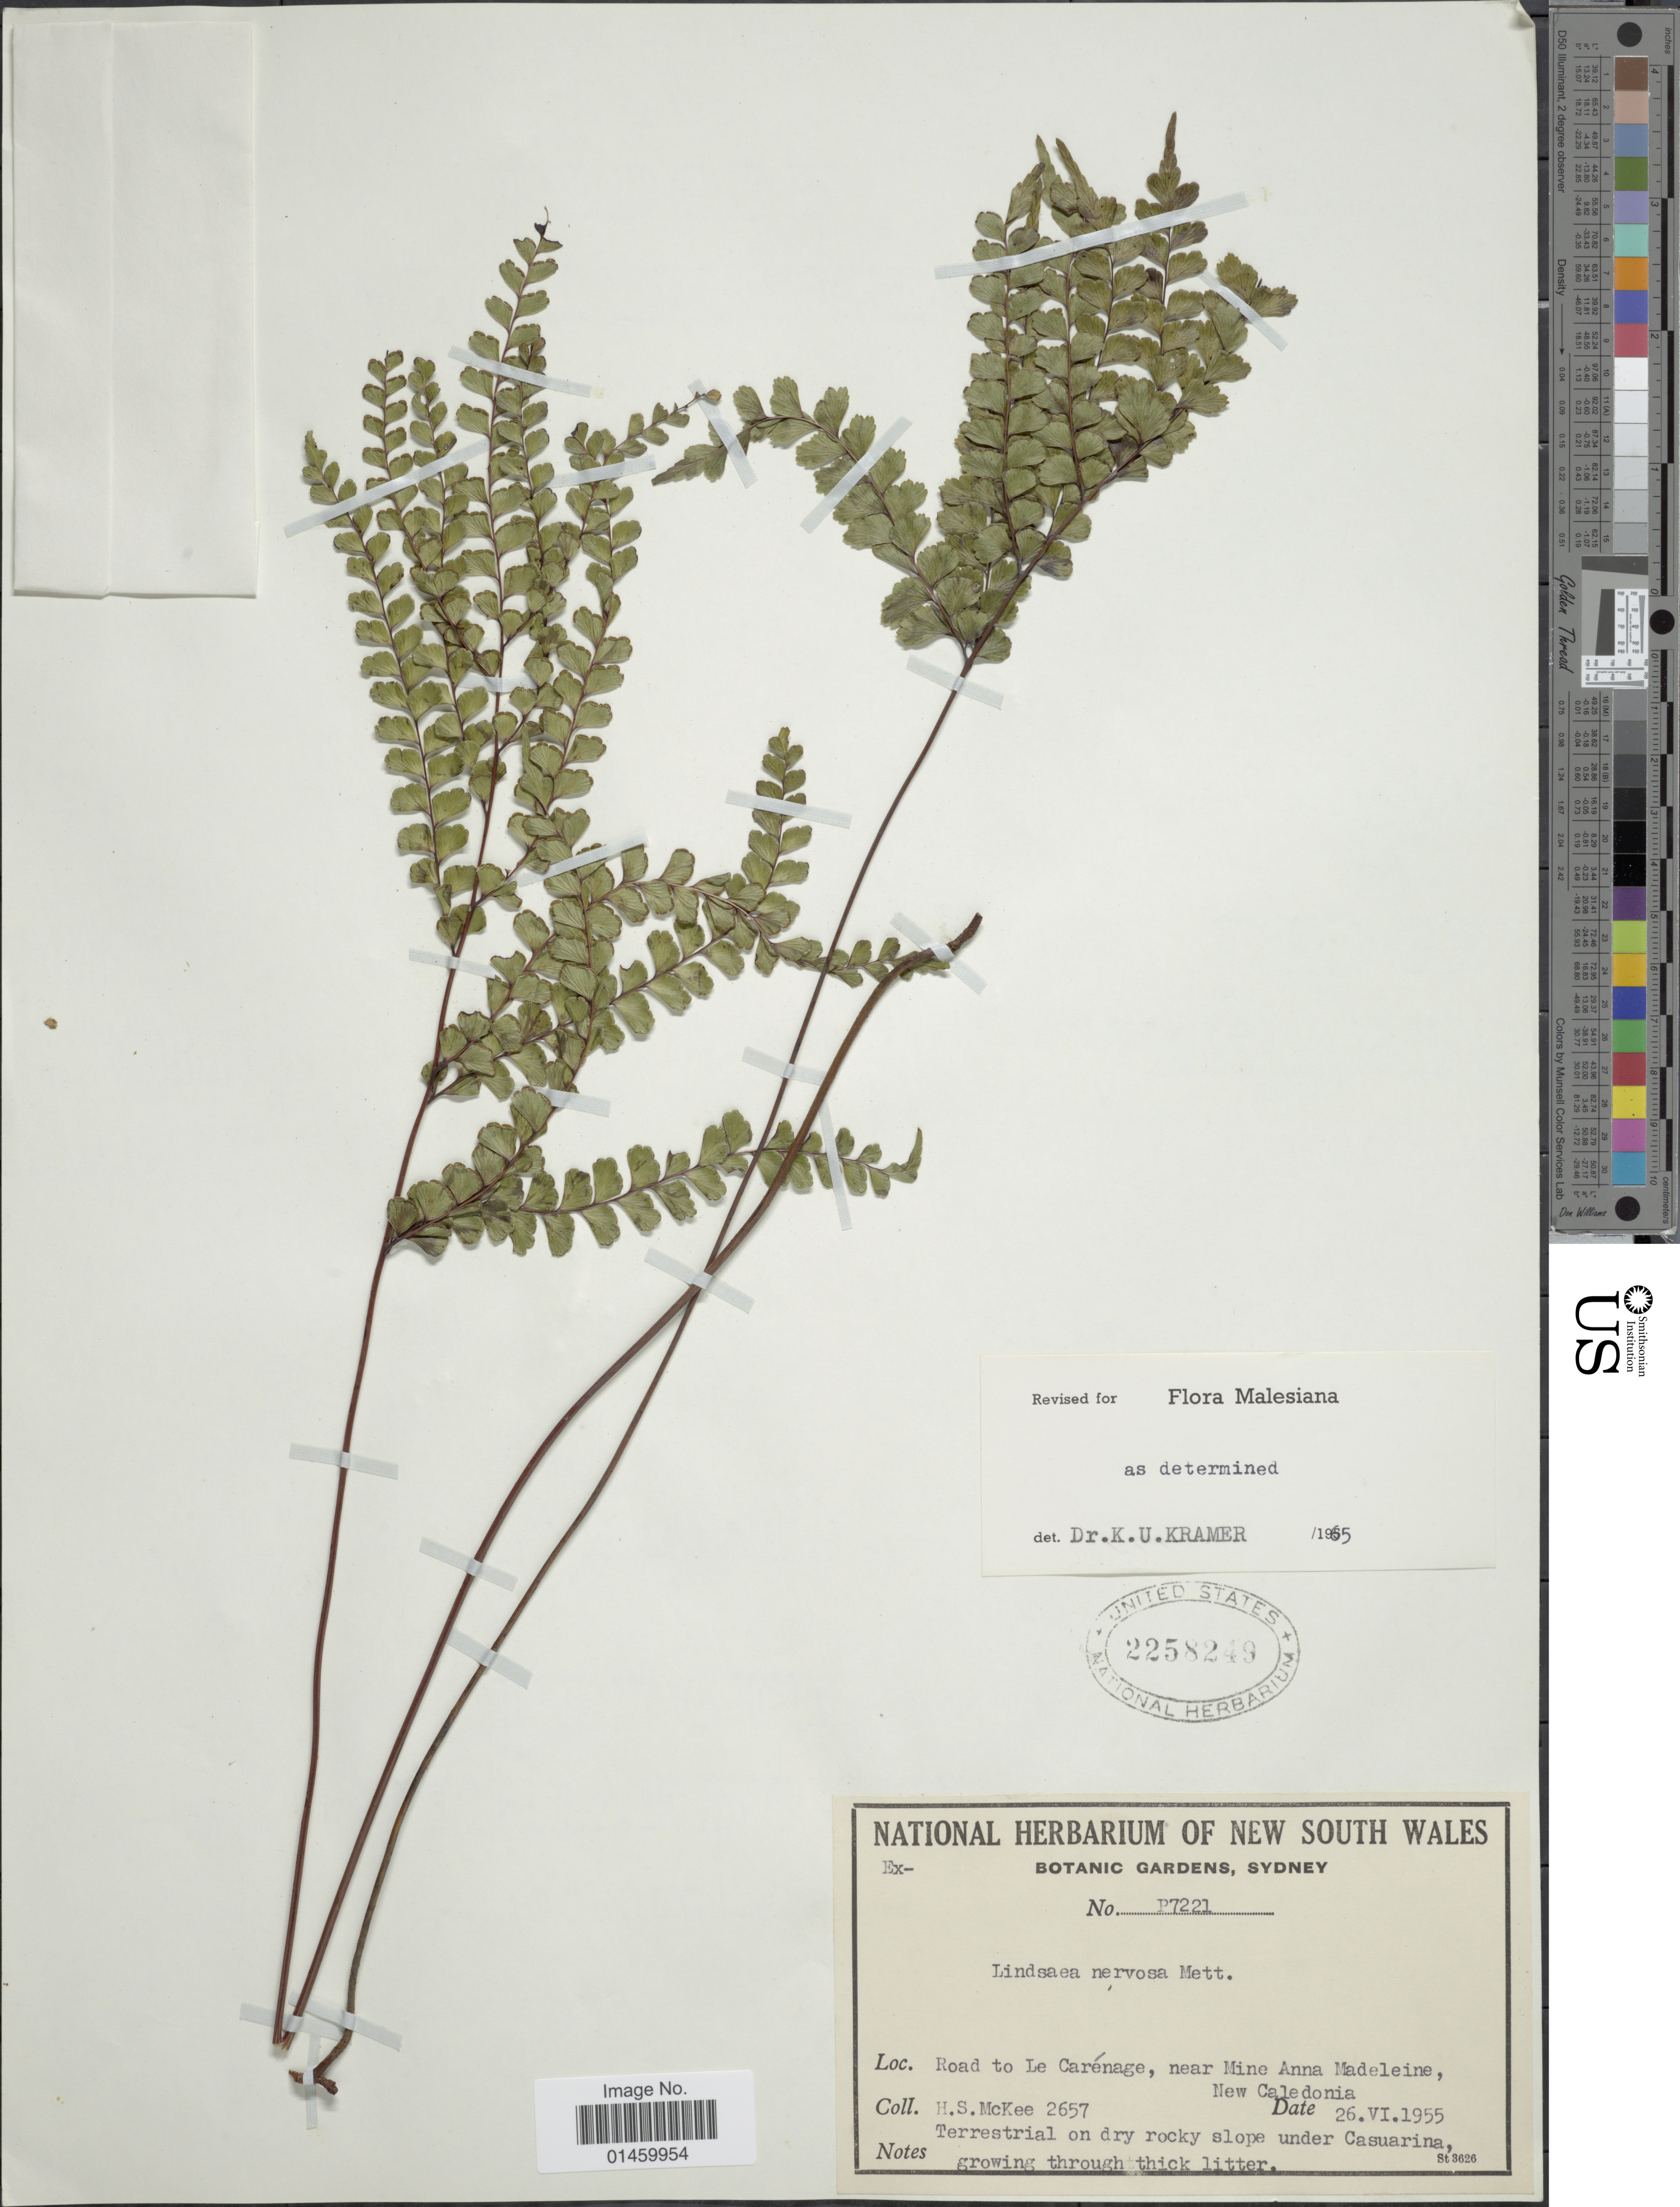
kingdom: Plantae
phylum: Tracheophyta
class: Polypodiopsida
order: Polypodiales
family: Lindsaeaceae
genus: Lindsaea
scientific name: Lindsaea nervosa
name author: Mett.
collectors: H. S. McKee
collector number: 2657?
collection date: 1955-06-26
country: New Caledonia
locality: Road to Le Carenage, near Mine Anna Madeleine.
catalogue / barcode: US 2258249